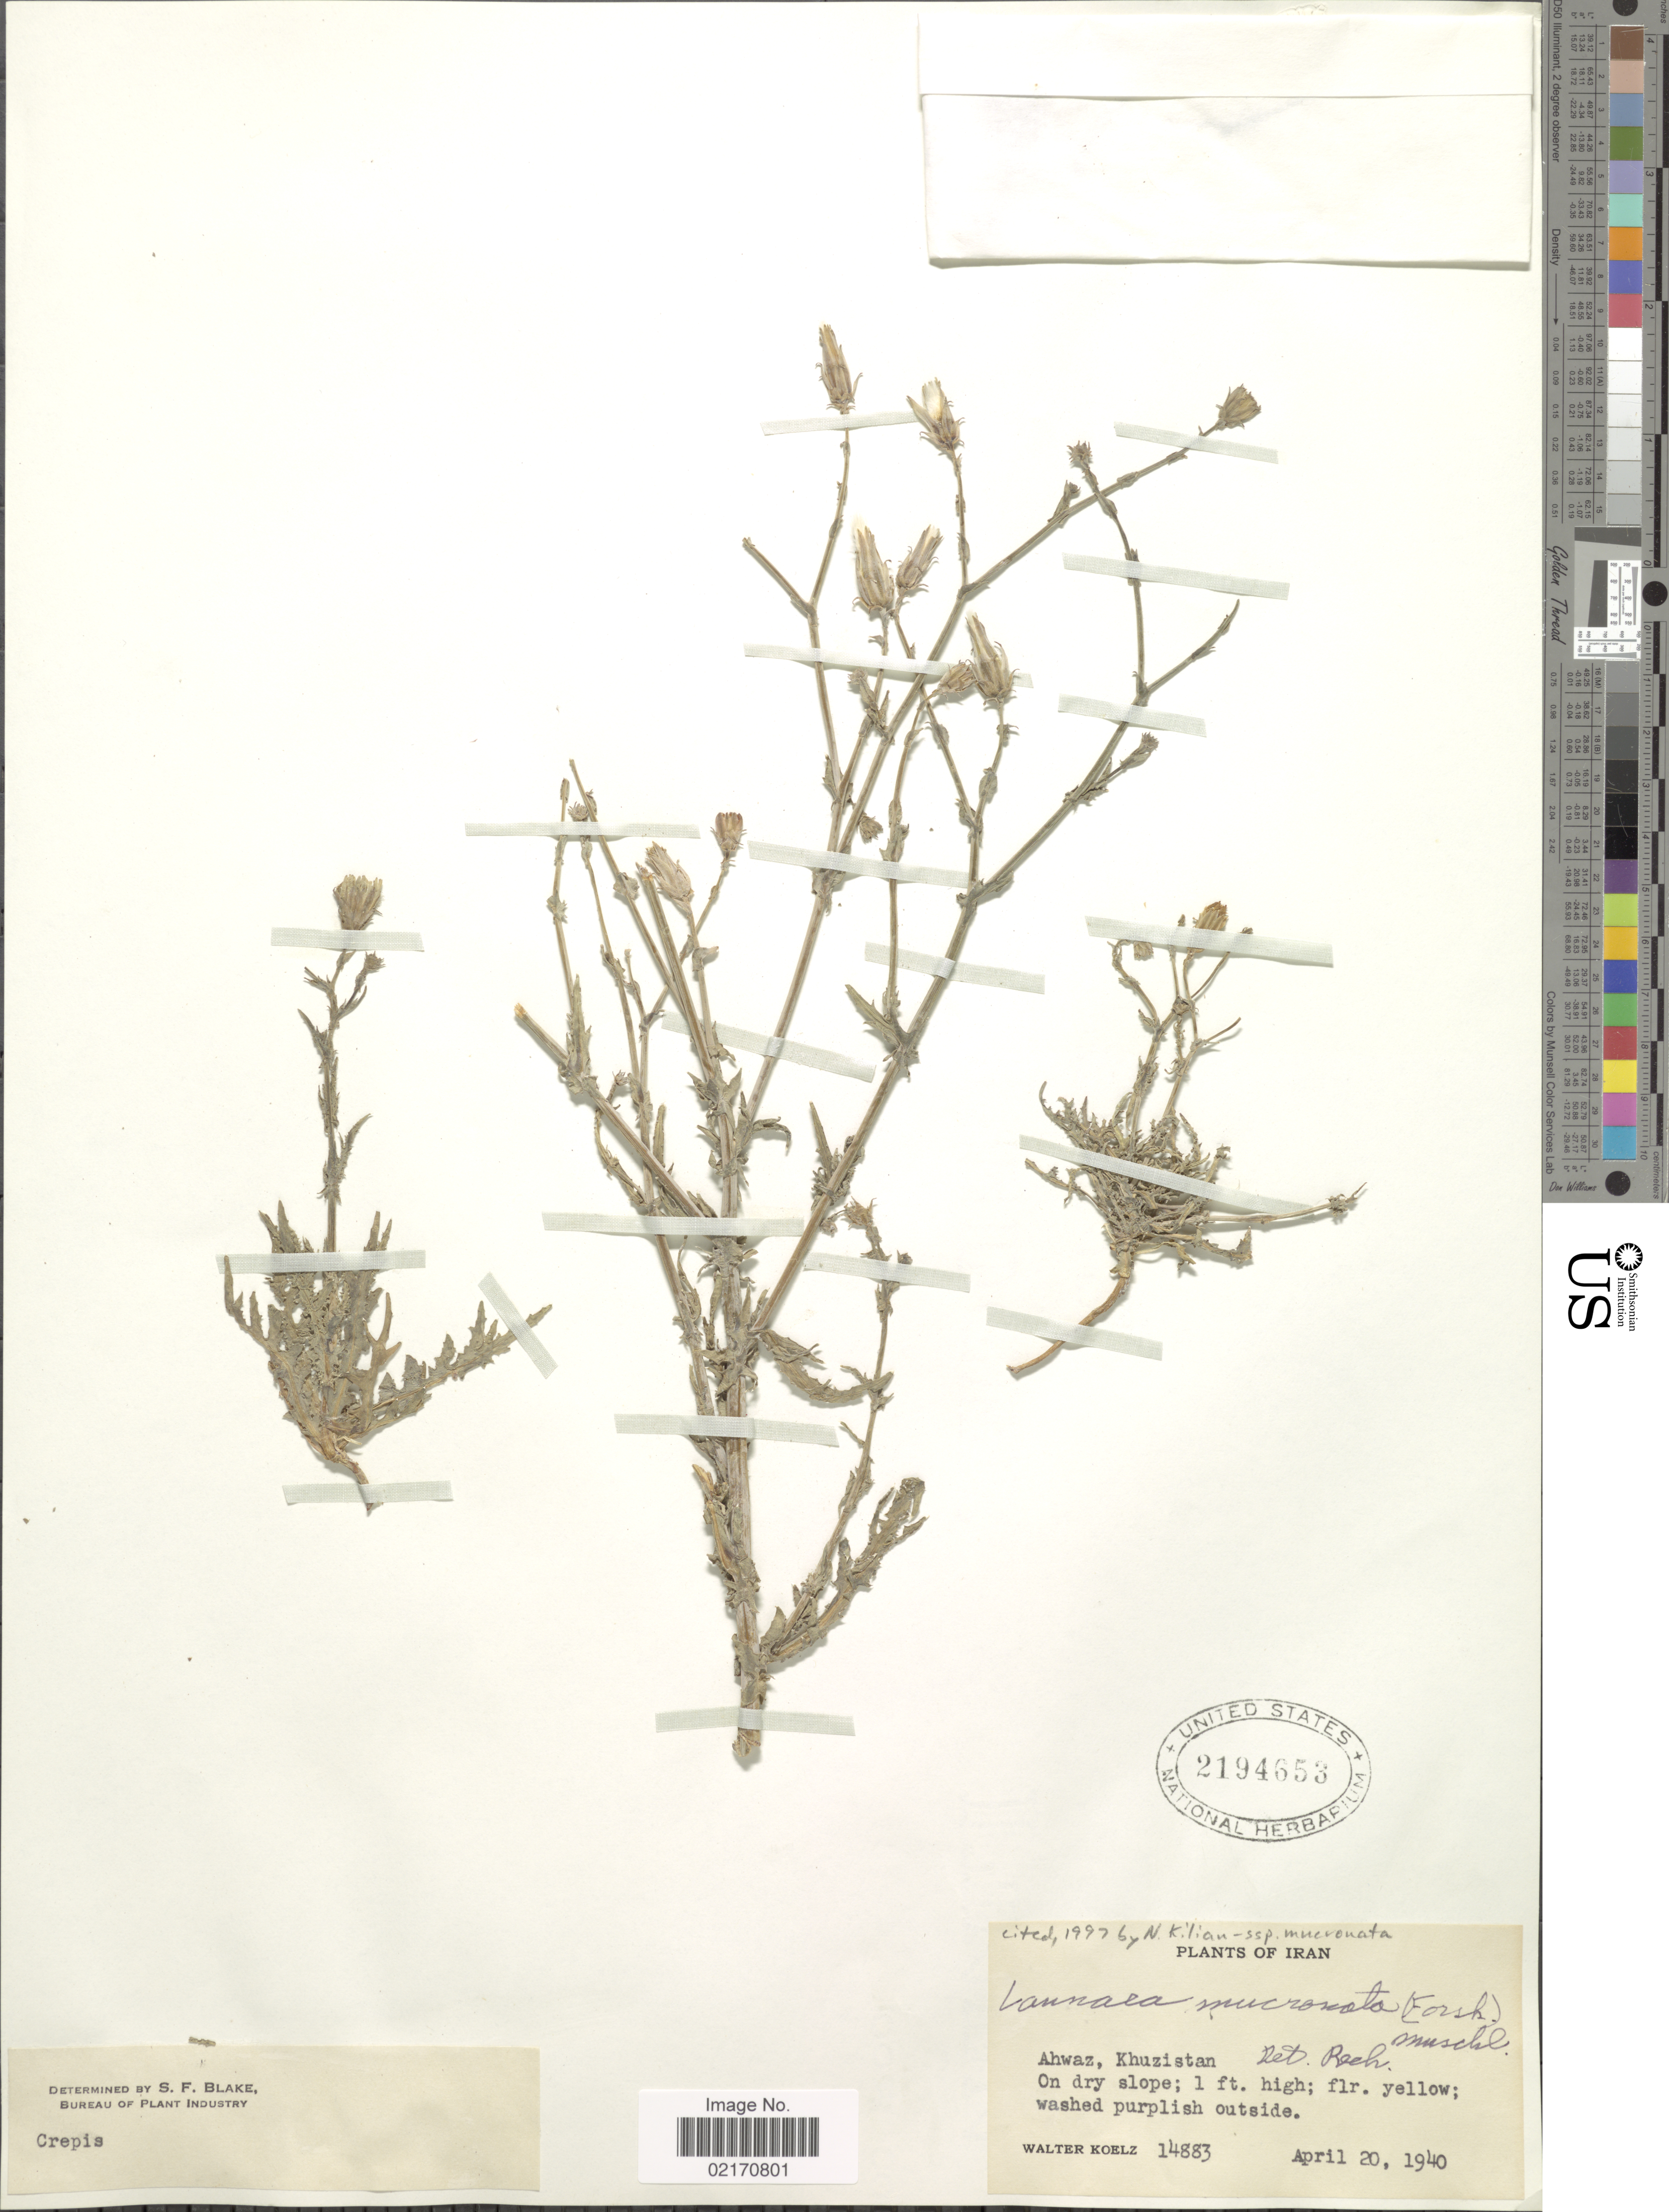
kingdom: Plantae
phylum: Tracheophyta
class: Magnoliopsida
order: Asterales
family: Asteraceae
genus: Launaea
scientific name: Launaea mucronata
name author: (Forssk.) Muschl.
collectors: W. N. Koelz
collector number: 14883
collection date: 1940-04-20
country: Iran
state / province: Khuzestan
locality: Ahwaz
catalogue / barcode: US 2194653